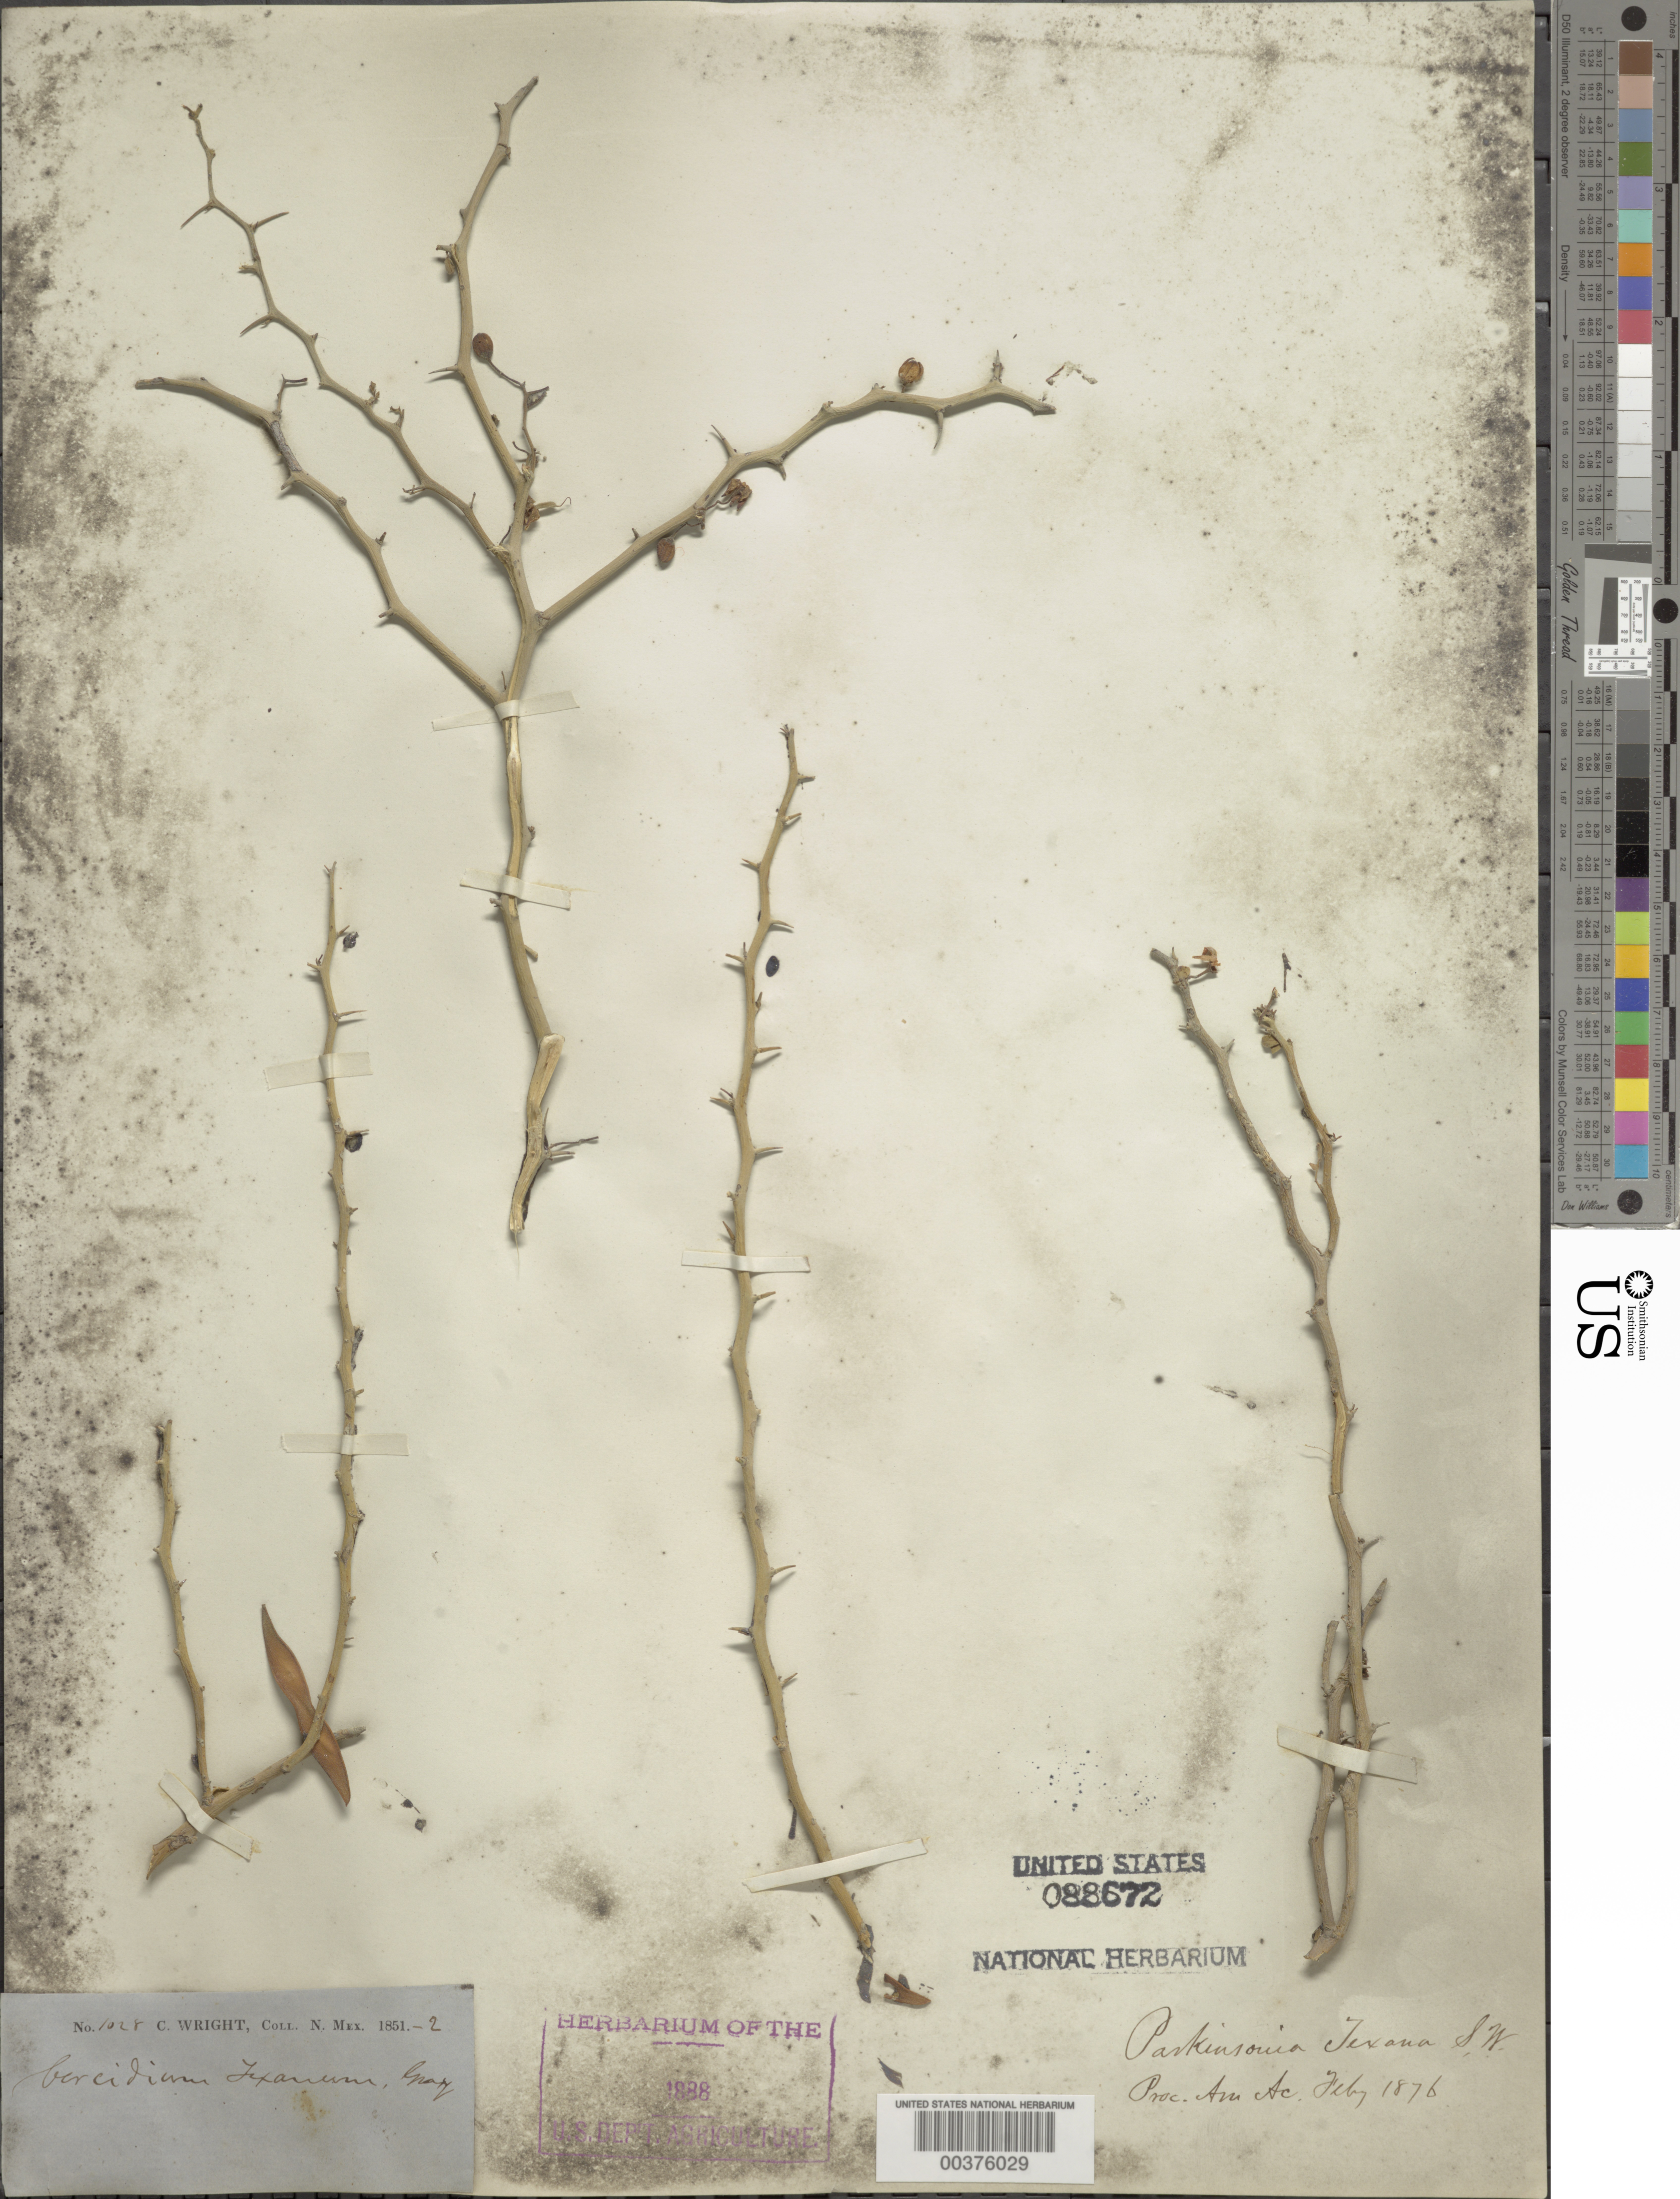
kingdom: Plantae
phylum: Tracheophyta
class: Magnoliopsida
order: Fabales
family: Fabaceae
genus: Parkinsonia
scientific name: Parkinsonia texana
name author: (A. Gray) S. Watson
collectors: C. Wright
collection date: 1851/1852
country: United States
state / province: New Mexico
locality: "N. Mex." [=northern Mexico or New Mexico? either way possibly referring to present-day Arizona or Texas]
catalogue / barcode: US 88672